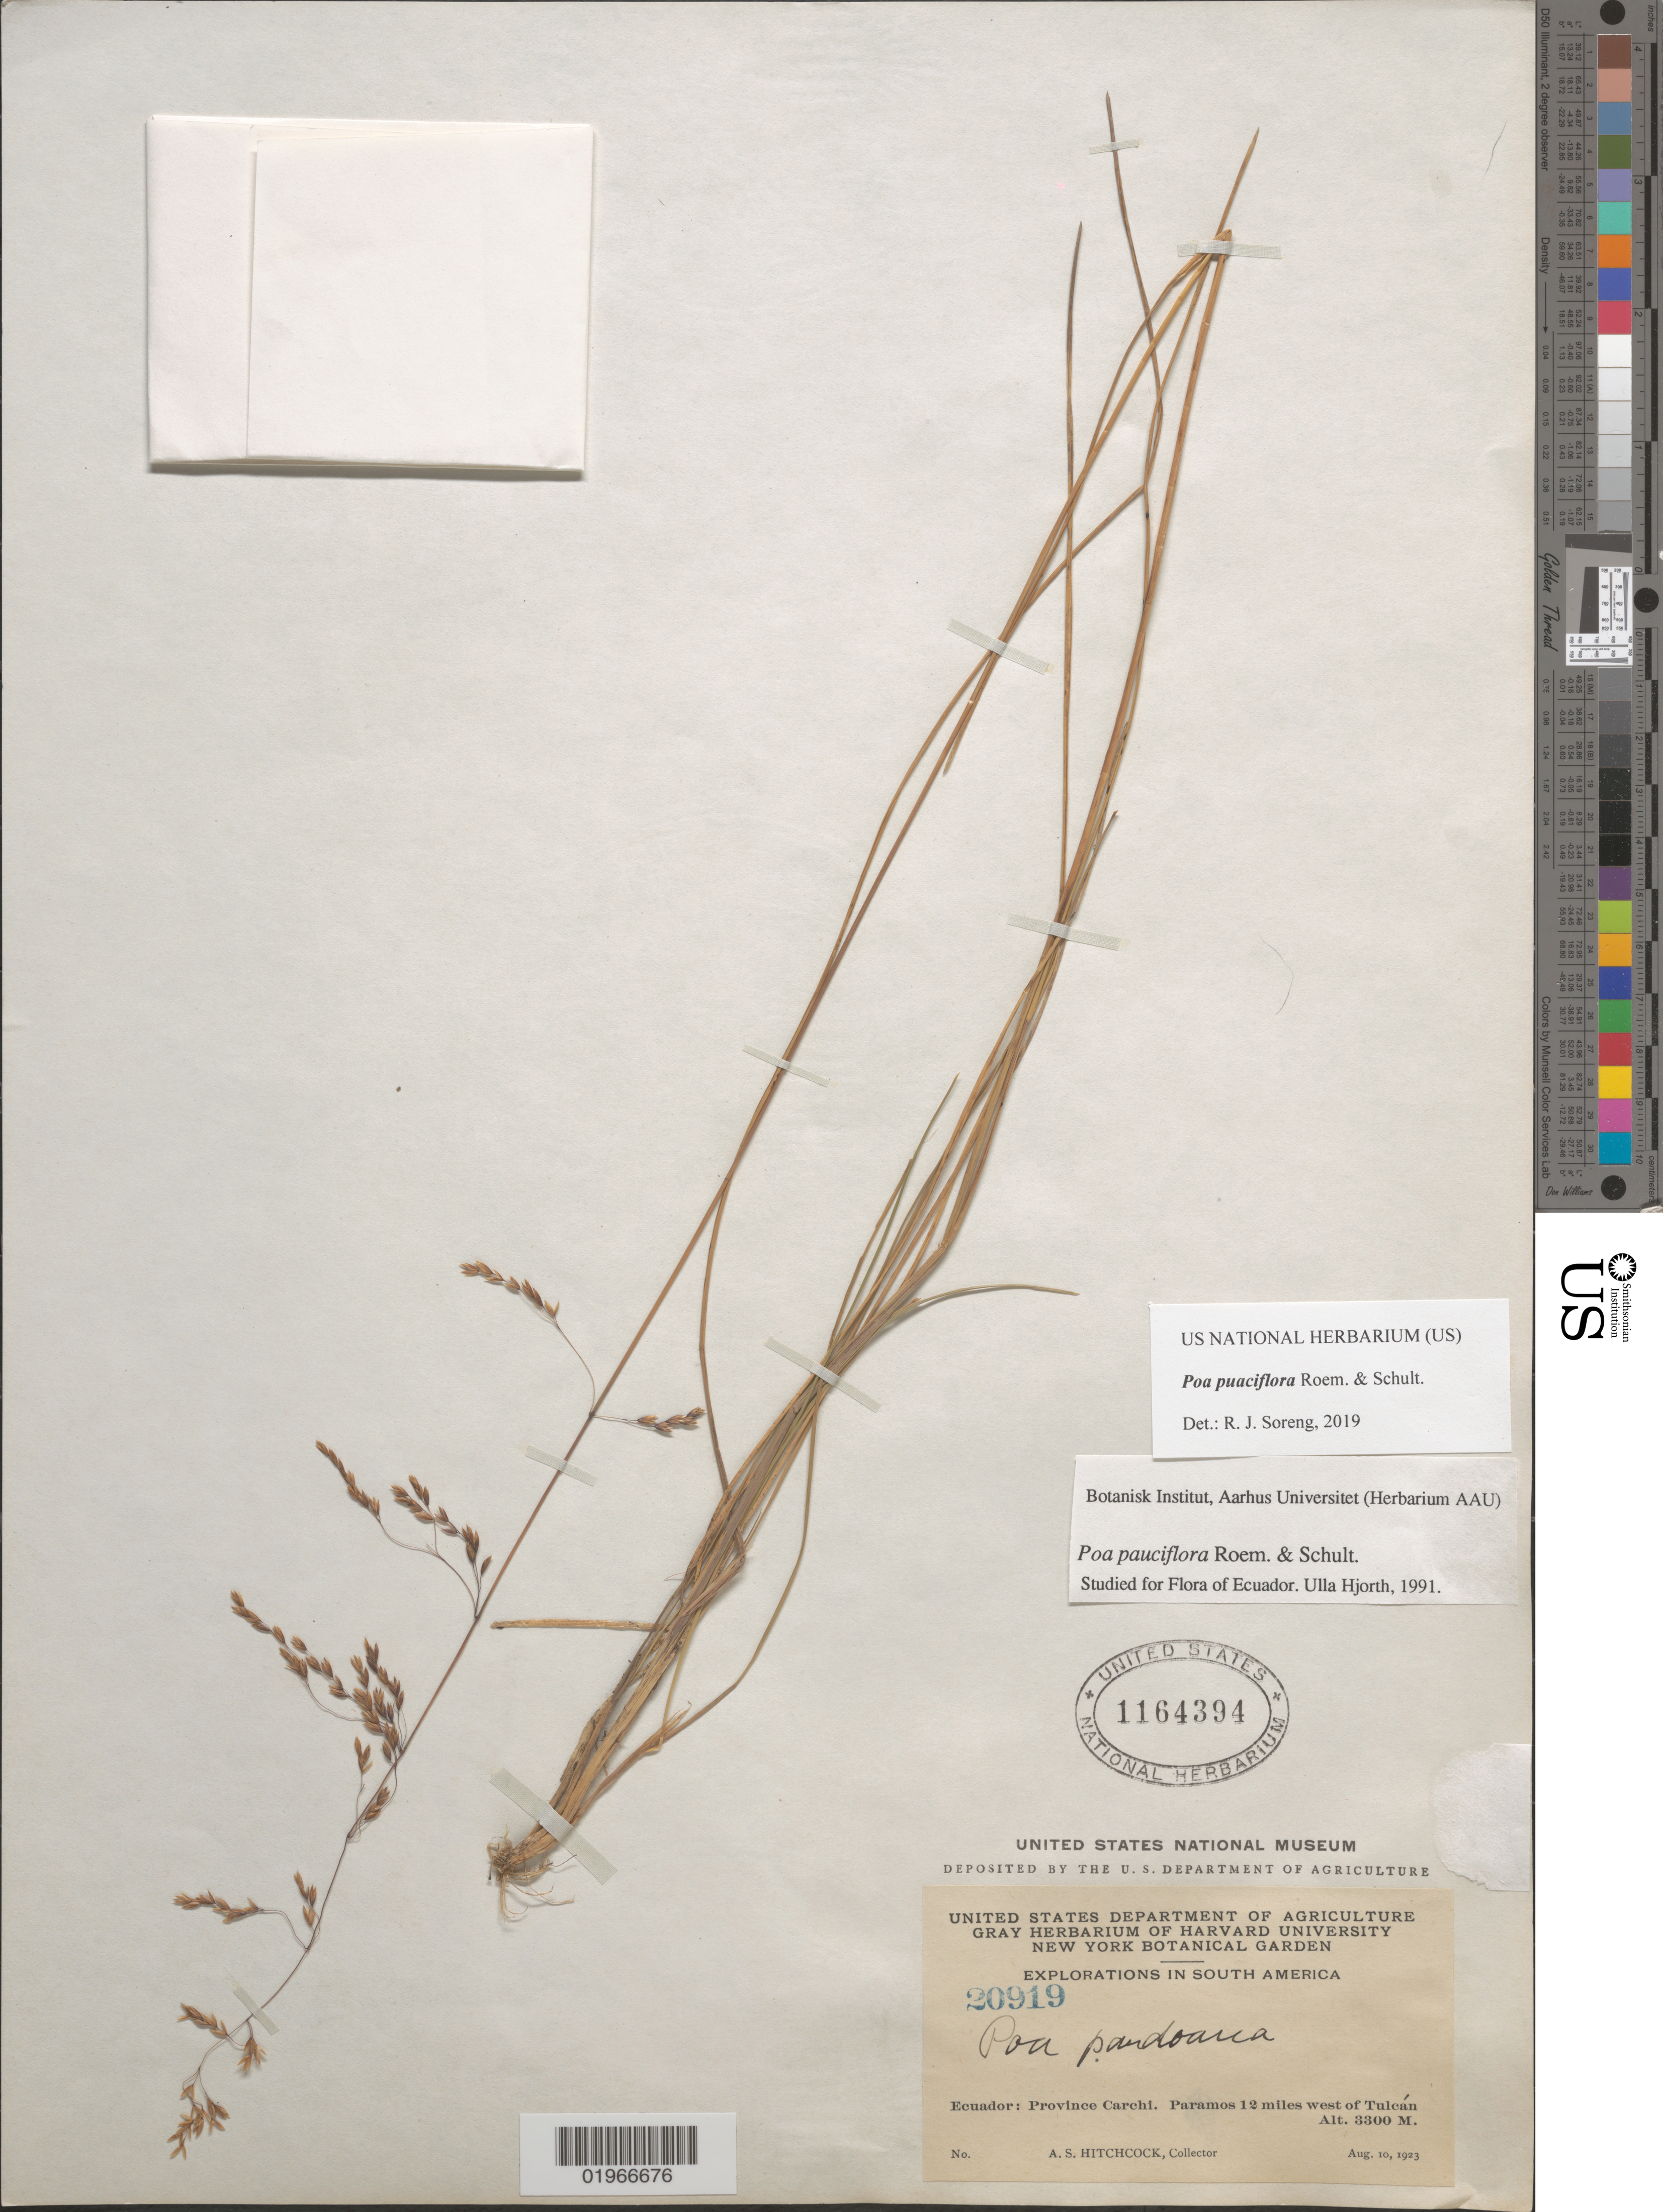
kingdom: Plantae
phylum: Tracheophyta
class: Liliopsida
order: Poales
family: Poaceae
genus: Poa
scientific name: Poa pauciflora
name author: Roem. & Schult.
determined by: Soreng, Robert J., Research Associate (BOT), Smithsonian Institution - National Museum of Natural History (UNITED STATES)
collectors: A. S. Hitchcock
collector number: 20919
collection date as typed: Aug. 10, 1923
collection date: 1923-08-10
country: Ecuador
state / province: Carchi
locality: Paramos 12 miles west of Tulcan.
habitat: Paramos.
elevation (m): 3300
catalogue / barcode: US 1164394